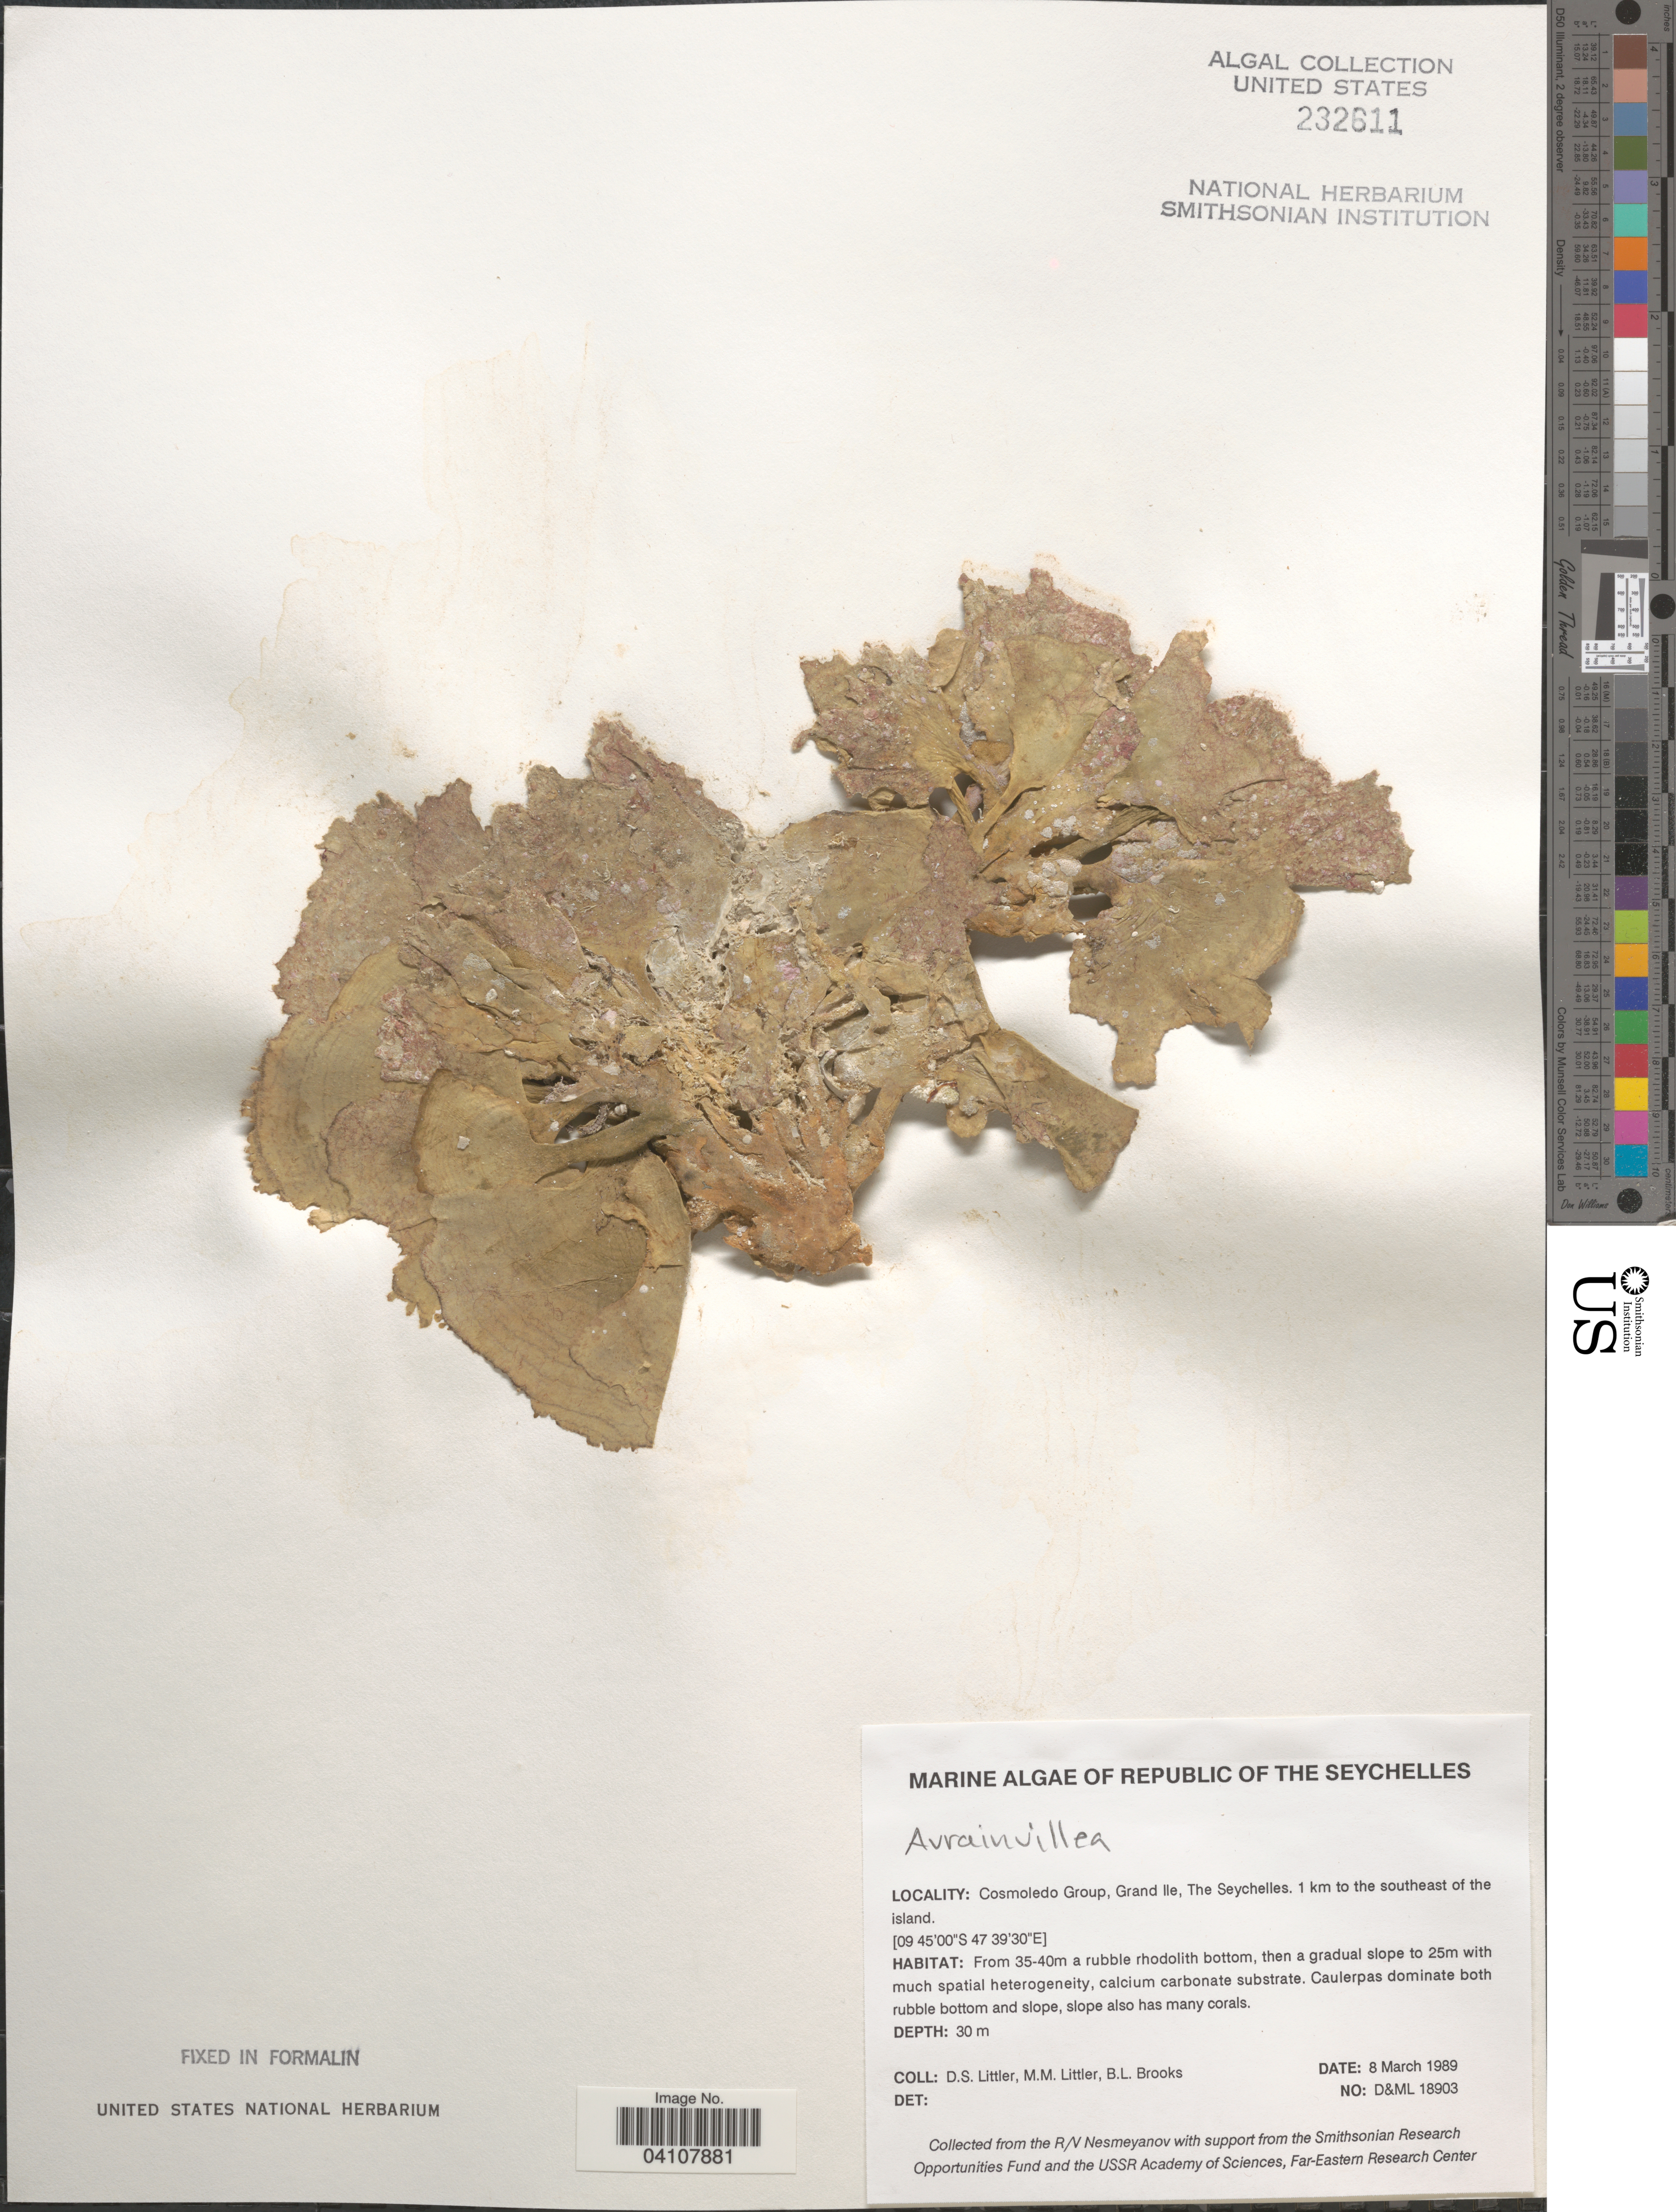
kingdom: Plantae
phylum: Chlorophyta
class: Ulvophyceae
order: Bryopsidales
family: Dichotomosiphonaceae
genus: Avrainvillea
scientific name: Avrainvillea sp.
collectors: D. S. Littler & B. Brooks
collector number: D&ML18903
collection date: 1989-03-08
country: Seychelles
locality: Republic of the Seychelles. Cosmoledo Group, Grand Ile. 1 km to the southeast of the island.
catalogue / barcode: US 232611